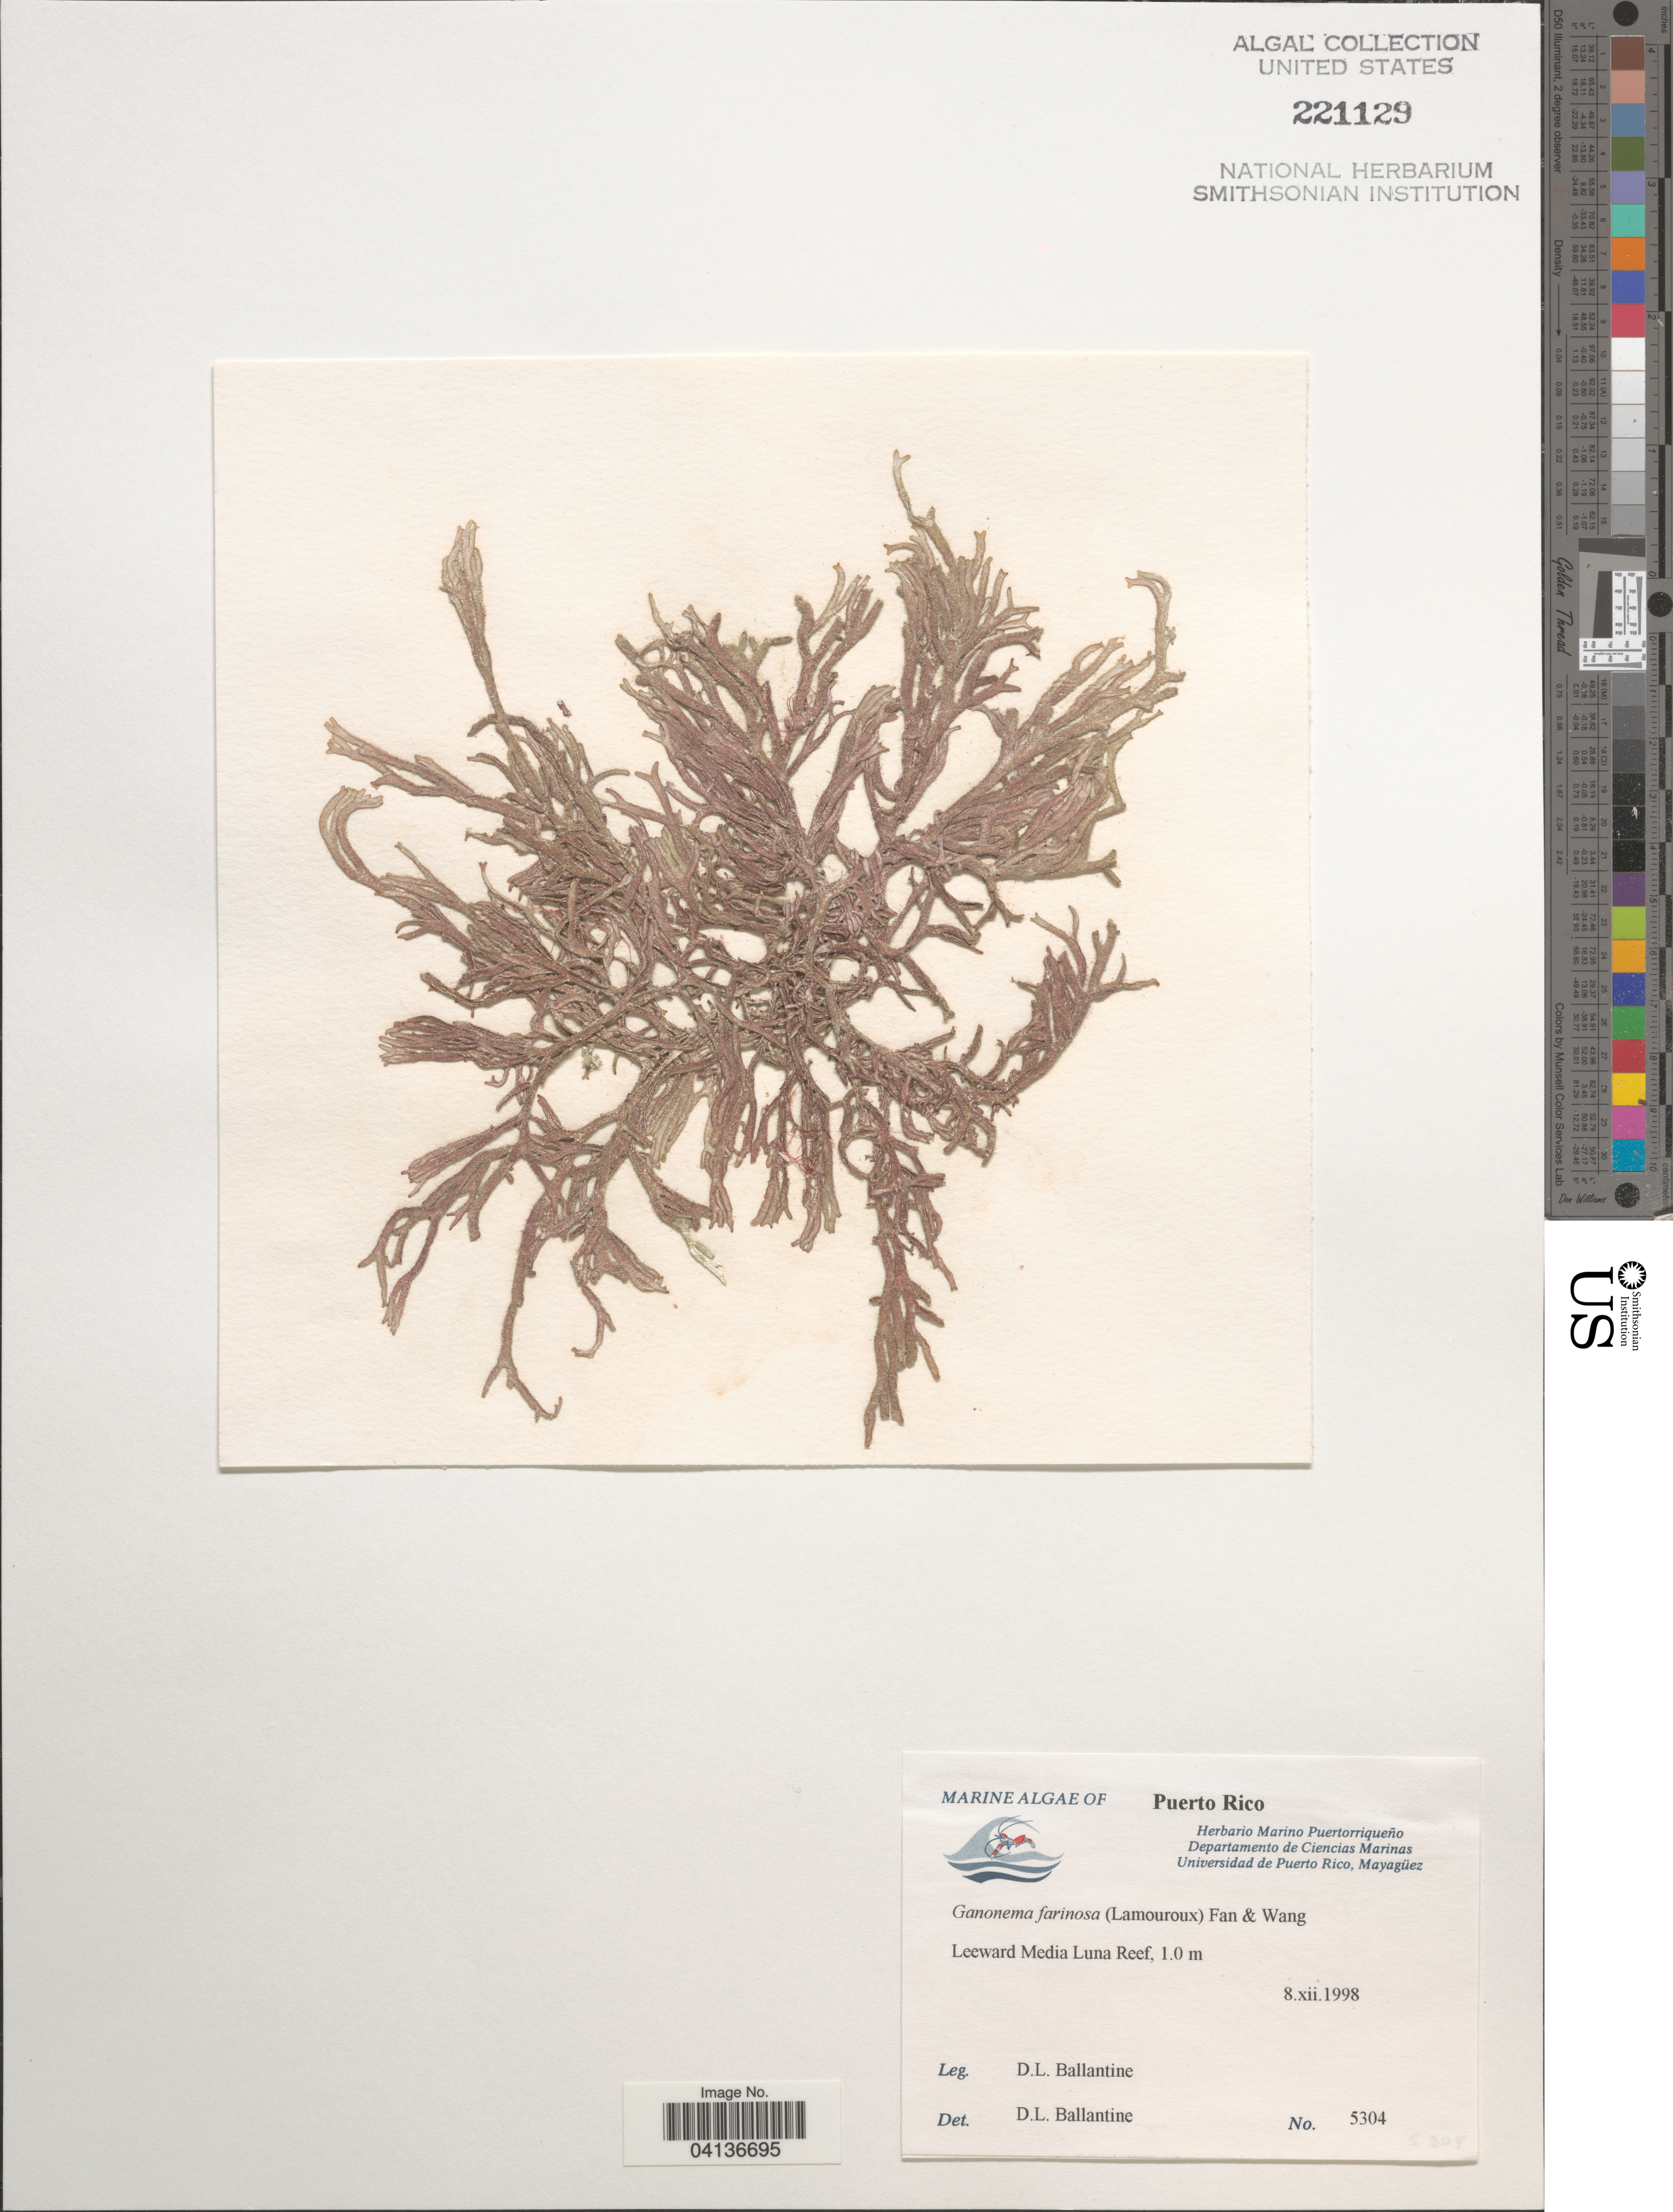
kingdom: Plantae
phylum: Rhodophyta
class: Florideophyceae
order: Nemaliales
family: Liagoraceae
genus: Ganonema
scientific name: Ganonema farinosum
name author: (J.V.Lamouroux) K.C. Fan & Yung C. Wang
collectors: D.L. Ballantine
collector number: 5304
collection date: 1998-12-08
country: Puerto Rico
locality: Leeward Media Luna Reef.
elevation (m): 1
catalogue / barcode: US 221129